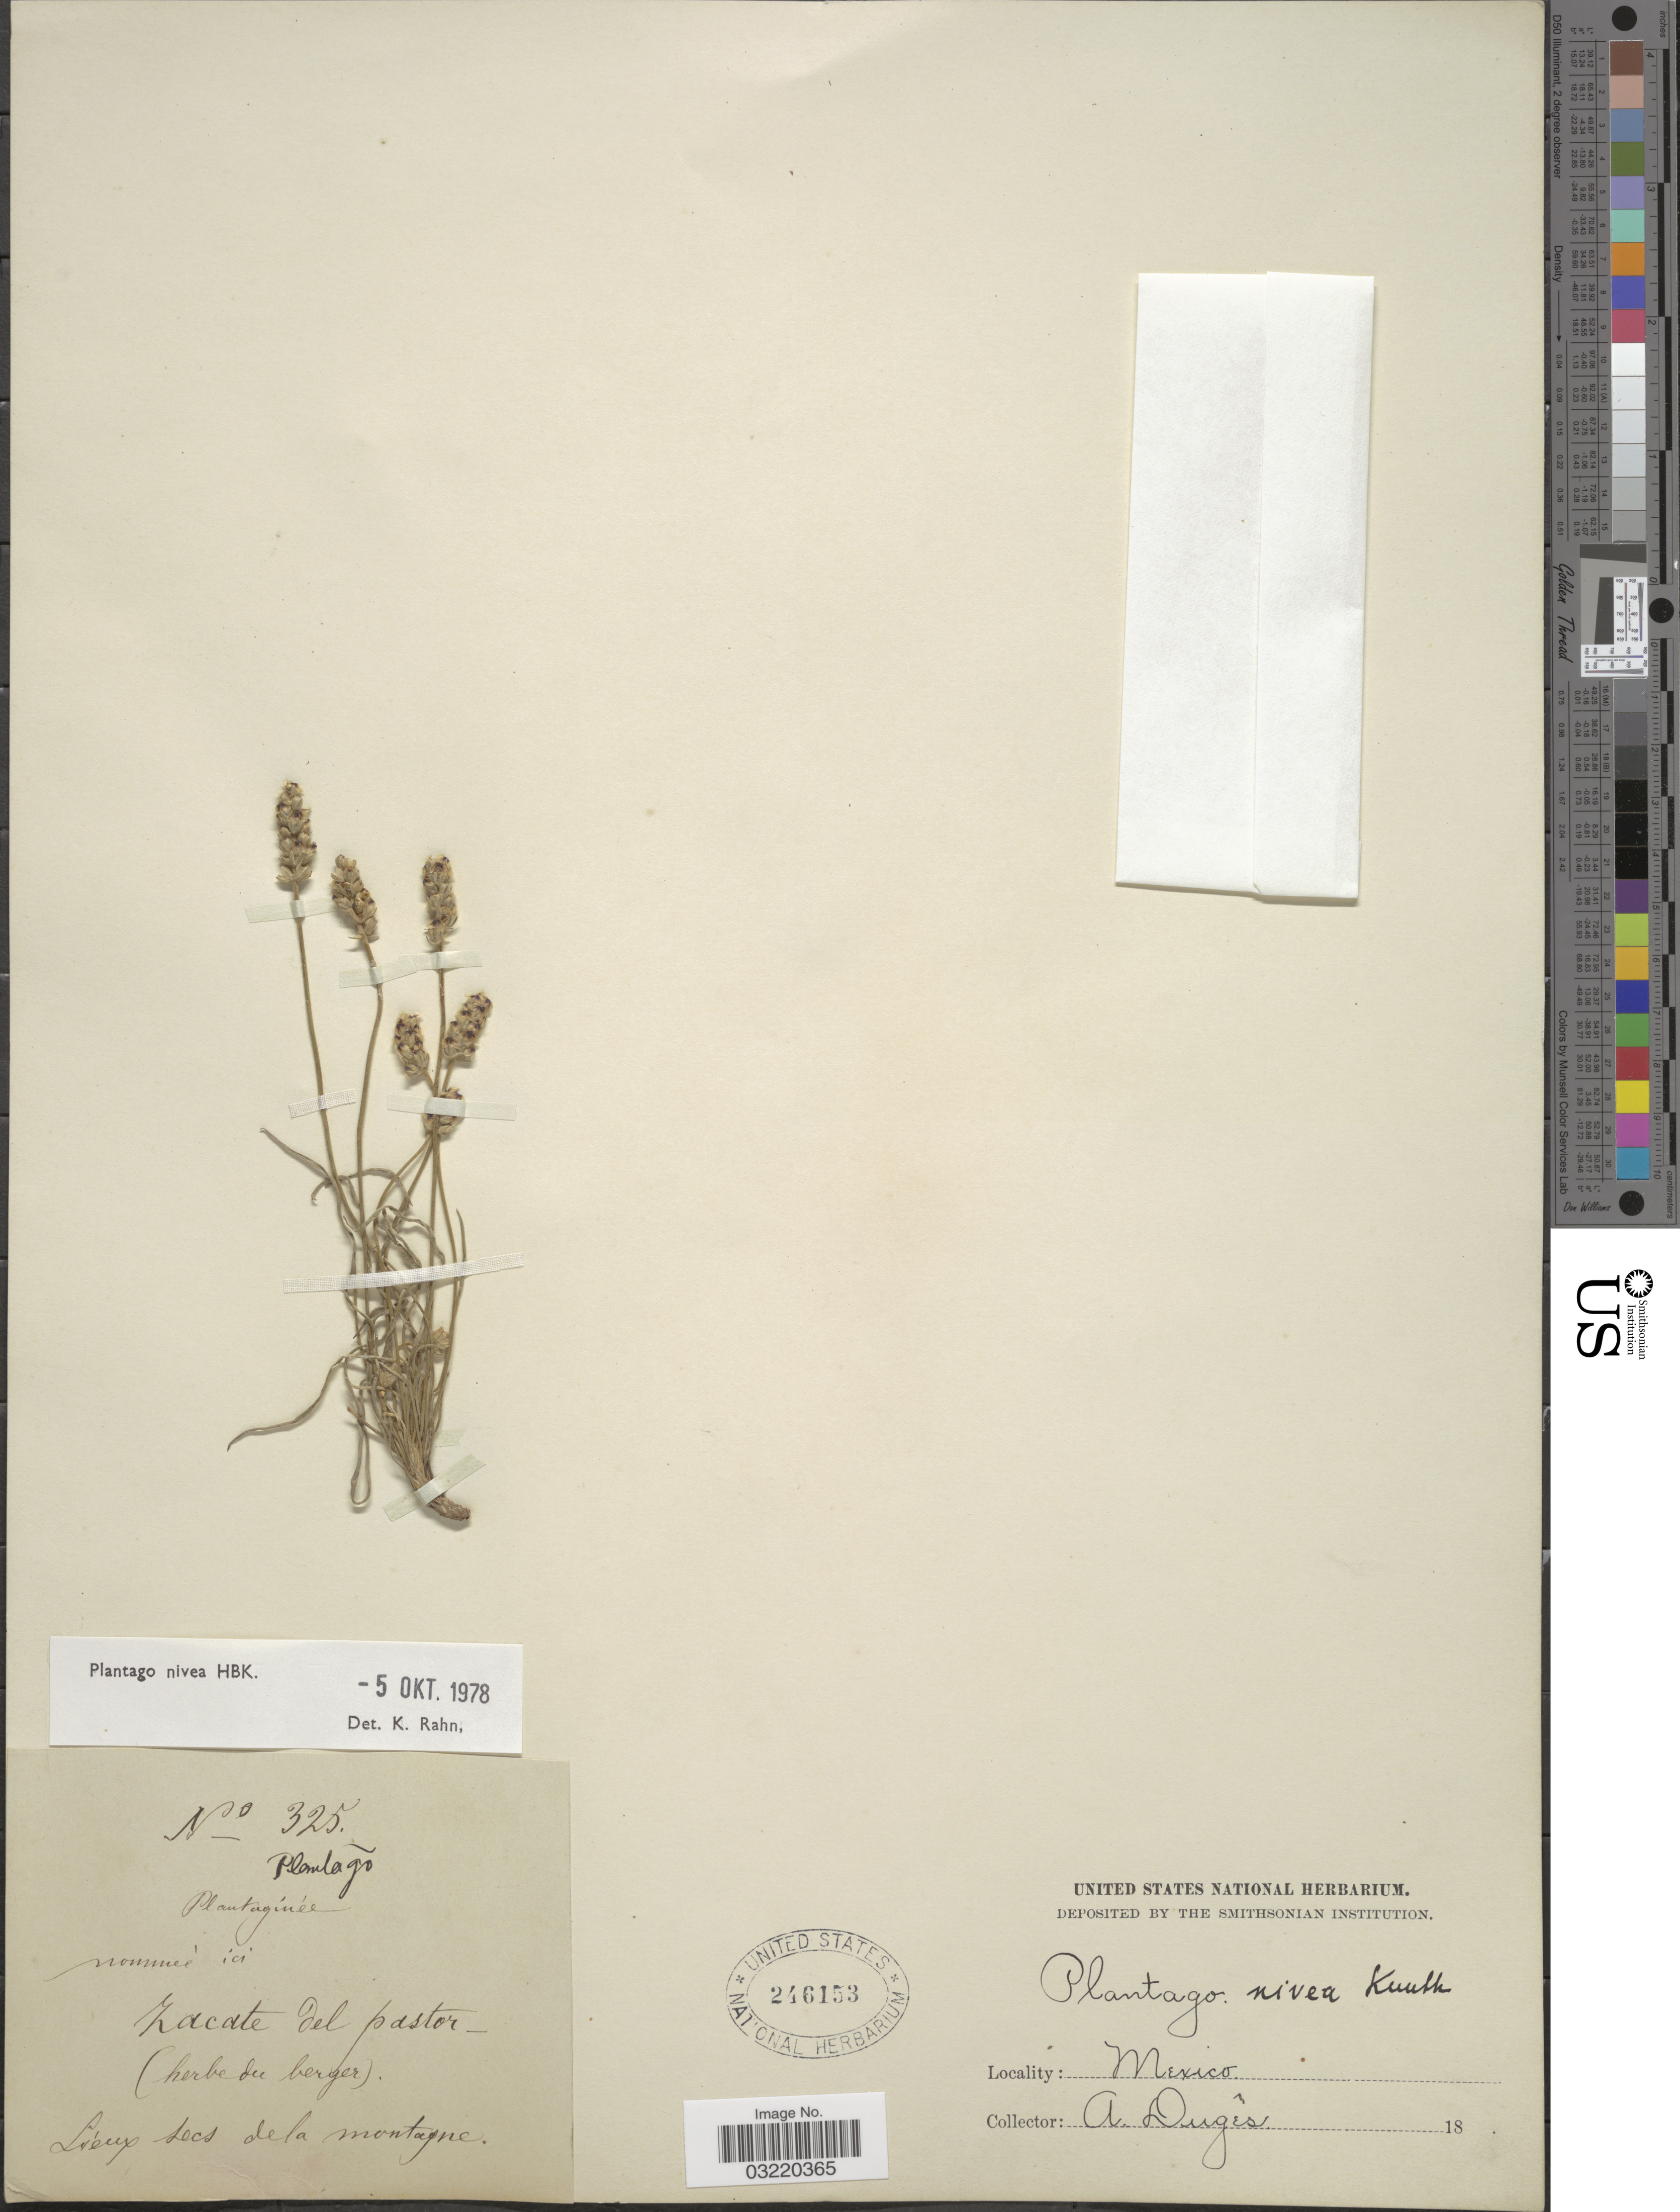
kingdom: Plantae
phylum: Tracheophyta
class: Magnoliopsida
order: Lamiales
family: Plantaginaceae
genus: Plantago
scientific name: Plantago nivea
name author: Kunth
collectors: A. Dugès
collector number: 325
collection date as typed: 18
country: Mexico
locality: Zacate del pastor.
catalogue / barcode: US 246153